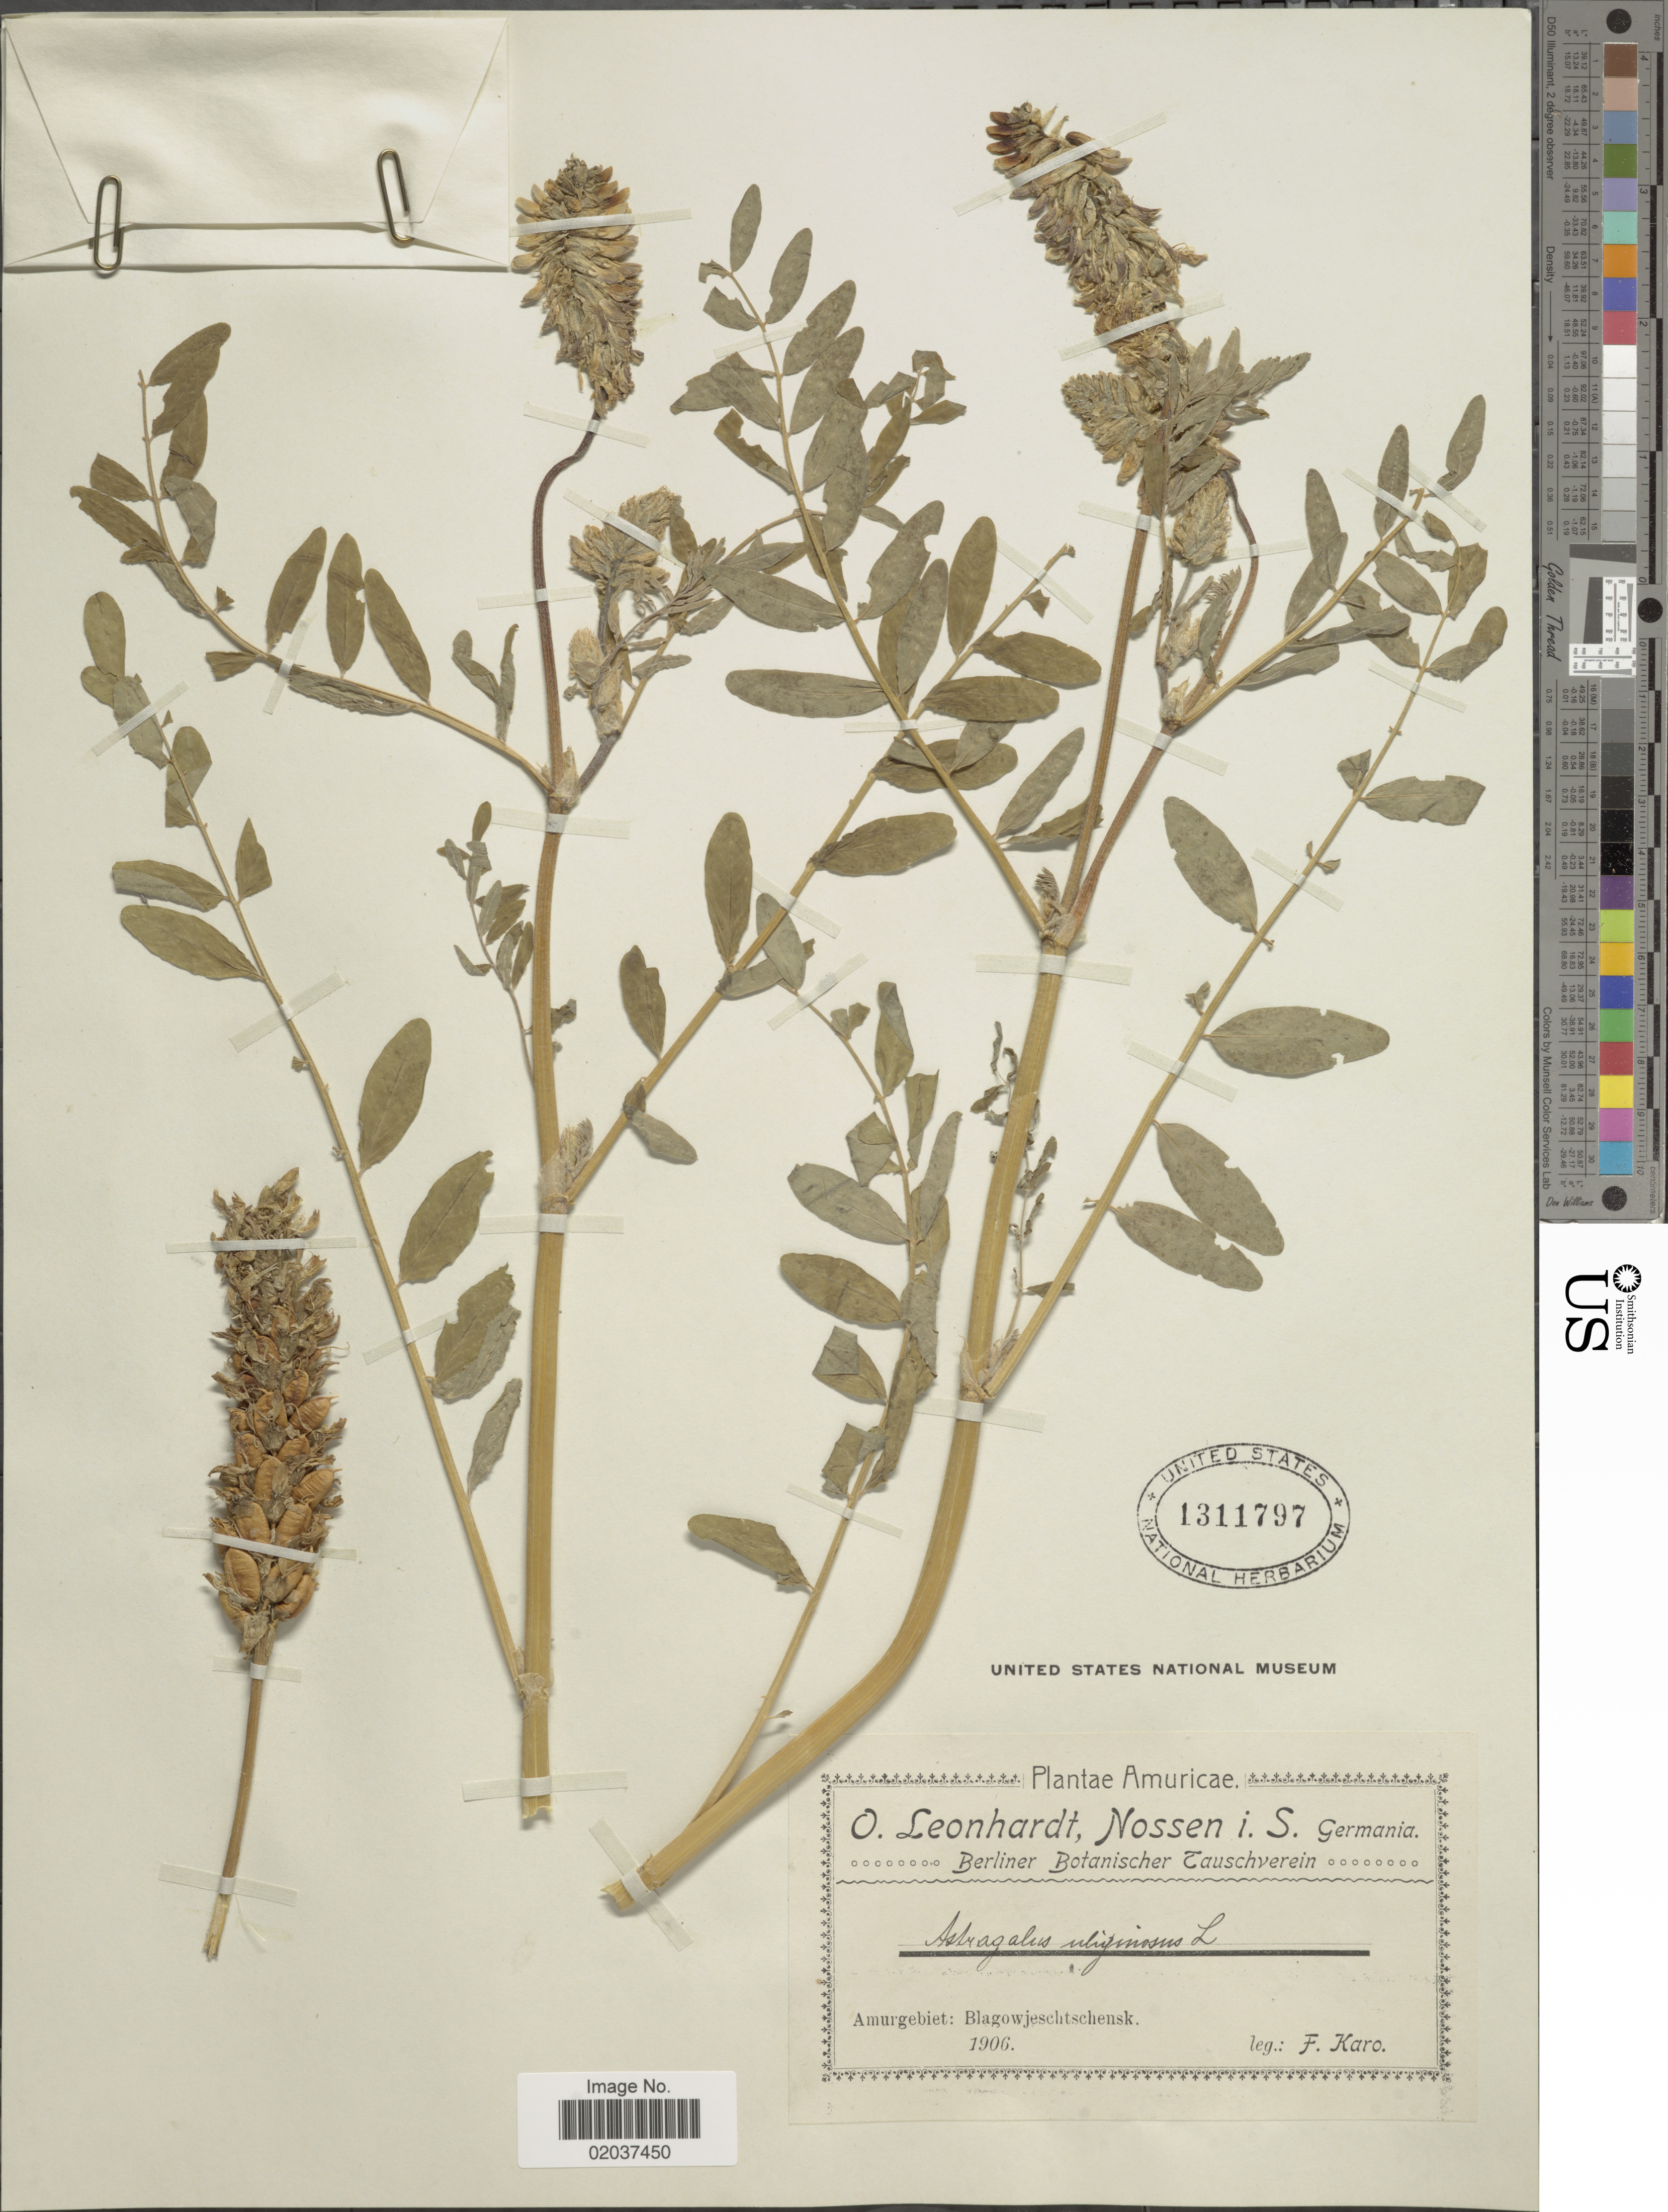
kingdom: Plantae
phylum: Tracheophyta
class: Magnoliopsida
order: Fabales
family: Fabaceae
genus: Astragalus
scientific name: Astragalus uliginosus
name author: L.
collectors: F. Karo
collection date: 1906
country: Russian Federation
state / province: Amur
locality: Amurgebiet: Blagowjeschtschensk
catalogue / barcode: US 1311797